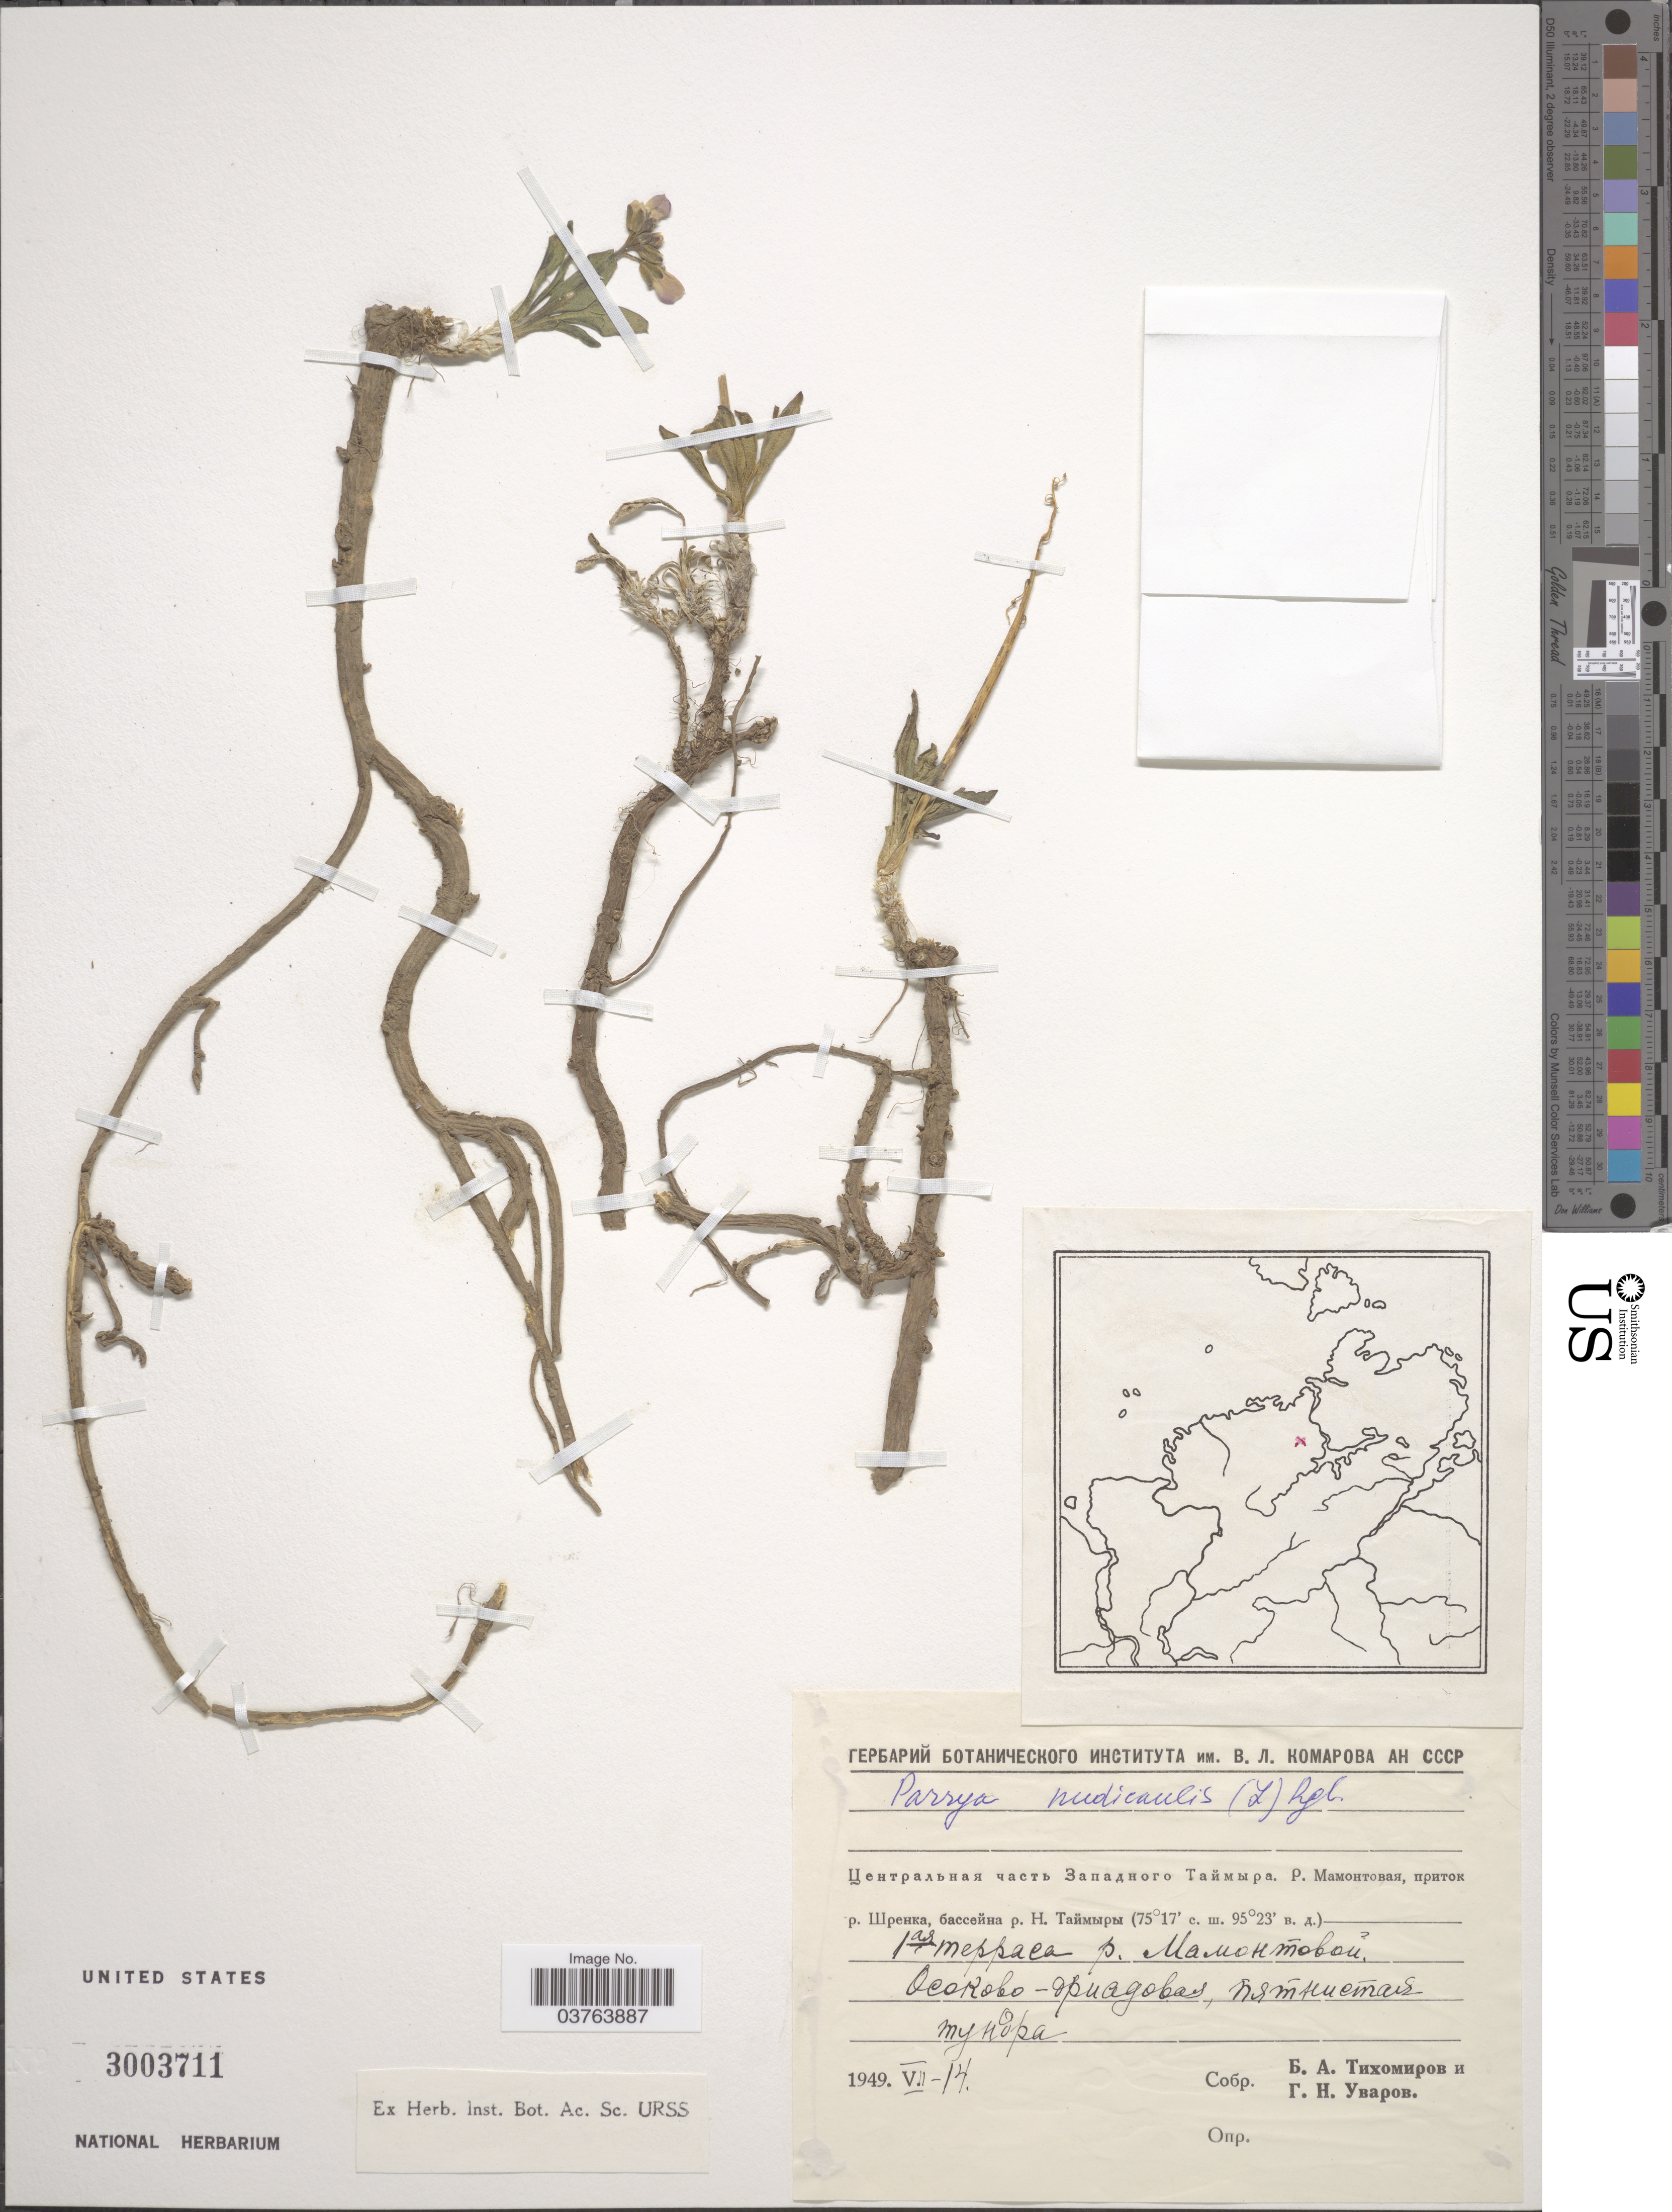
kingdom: Plantae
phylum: Tracheophyta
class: Magnoliopsida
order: Brassicales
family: Brassicaceae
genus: Parrya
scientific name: Parrya nudicaulis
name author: (L.) Regel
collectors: B. Tikhomirov & G. Uvarov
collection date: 1949-07-14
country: Russian Federation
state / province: Krasnoyarsk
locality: River Mamontovaya, inflow of river Shrenka, basin of river Nizhnyaya Taymyra.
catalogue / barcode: US 3003711